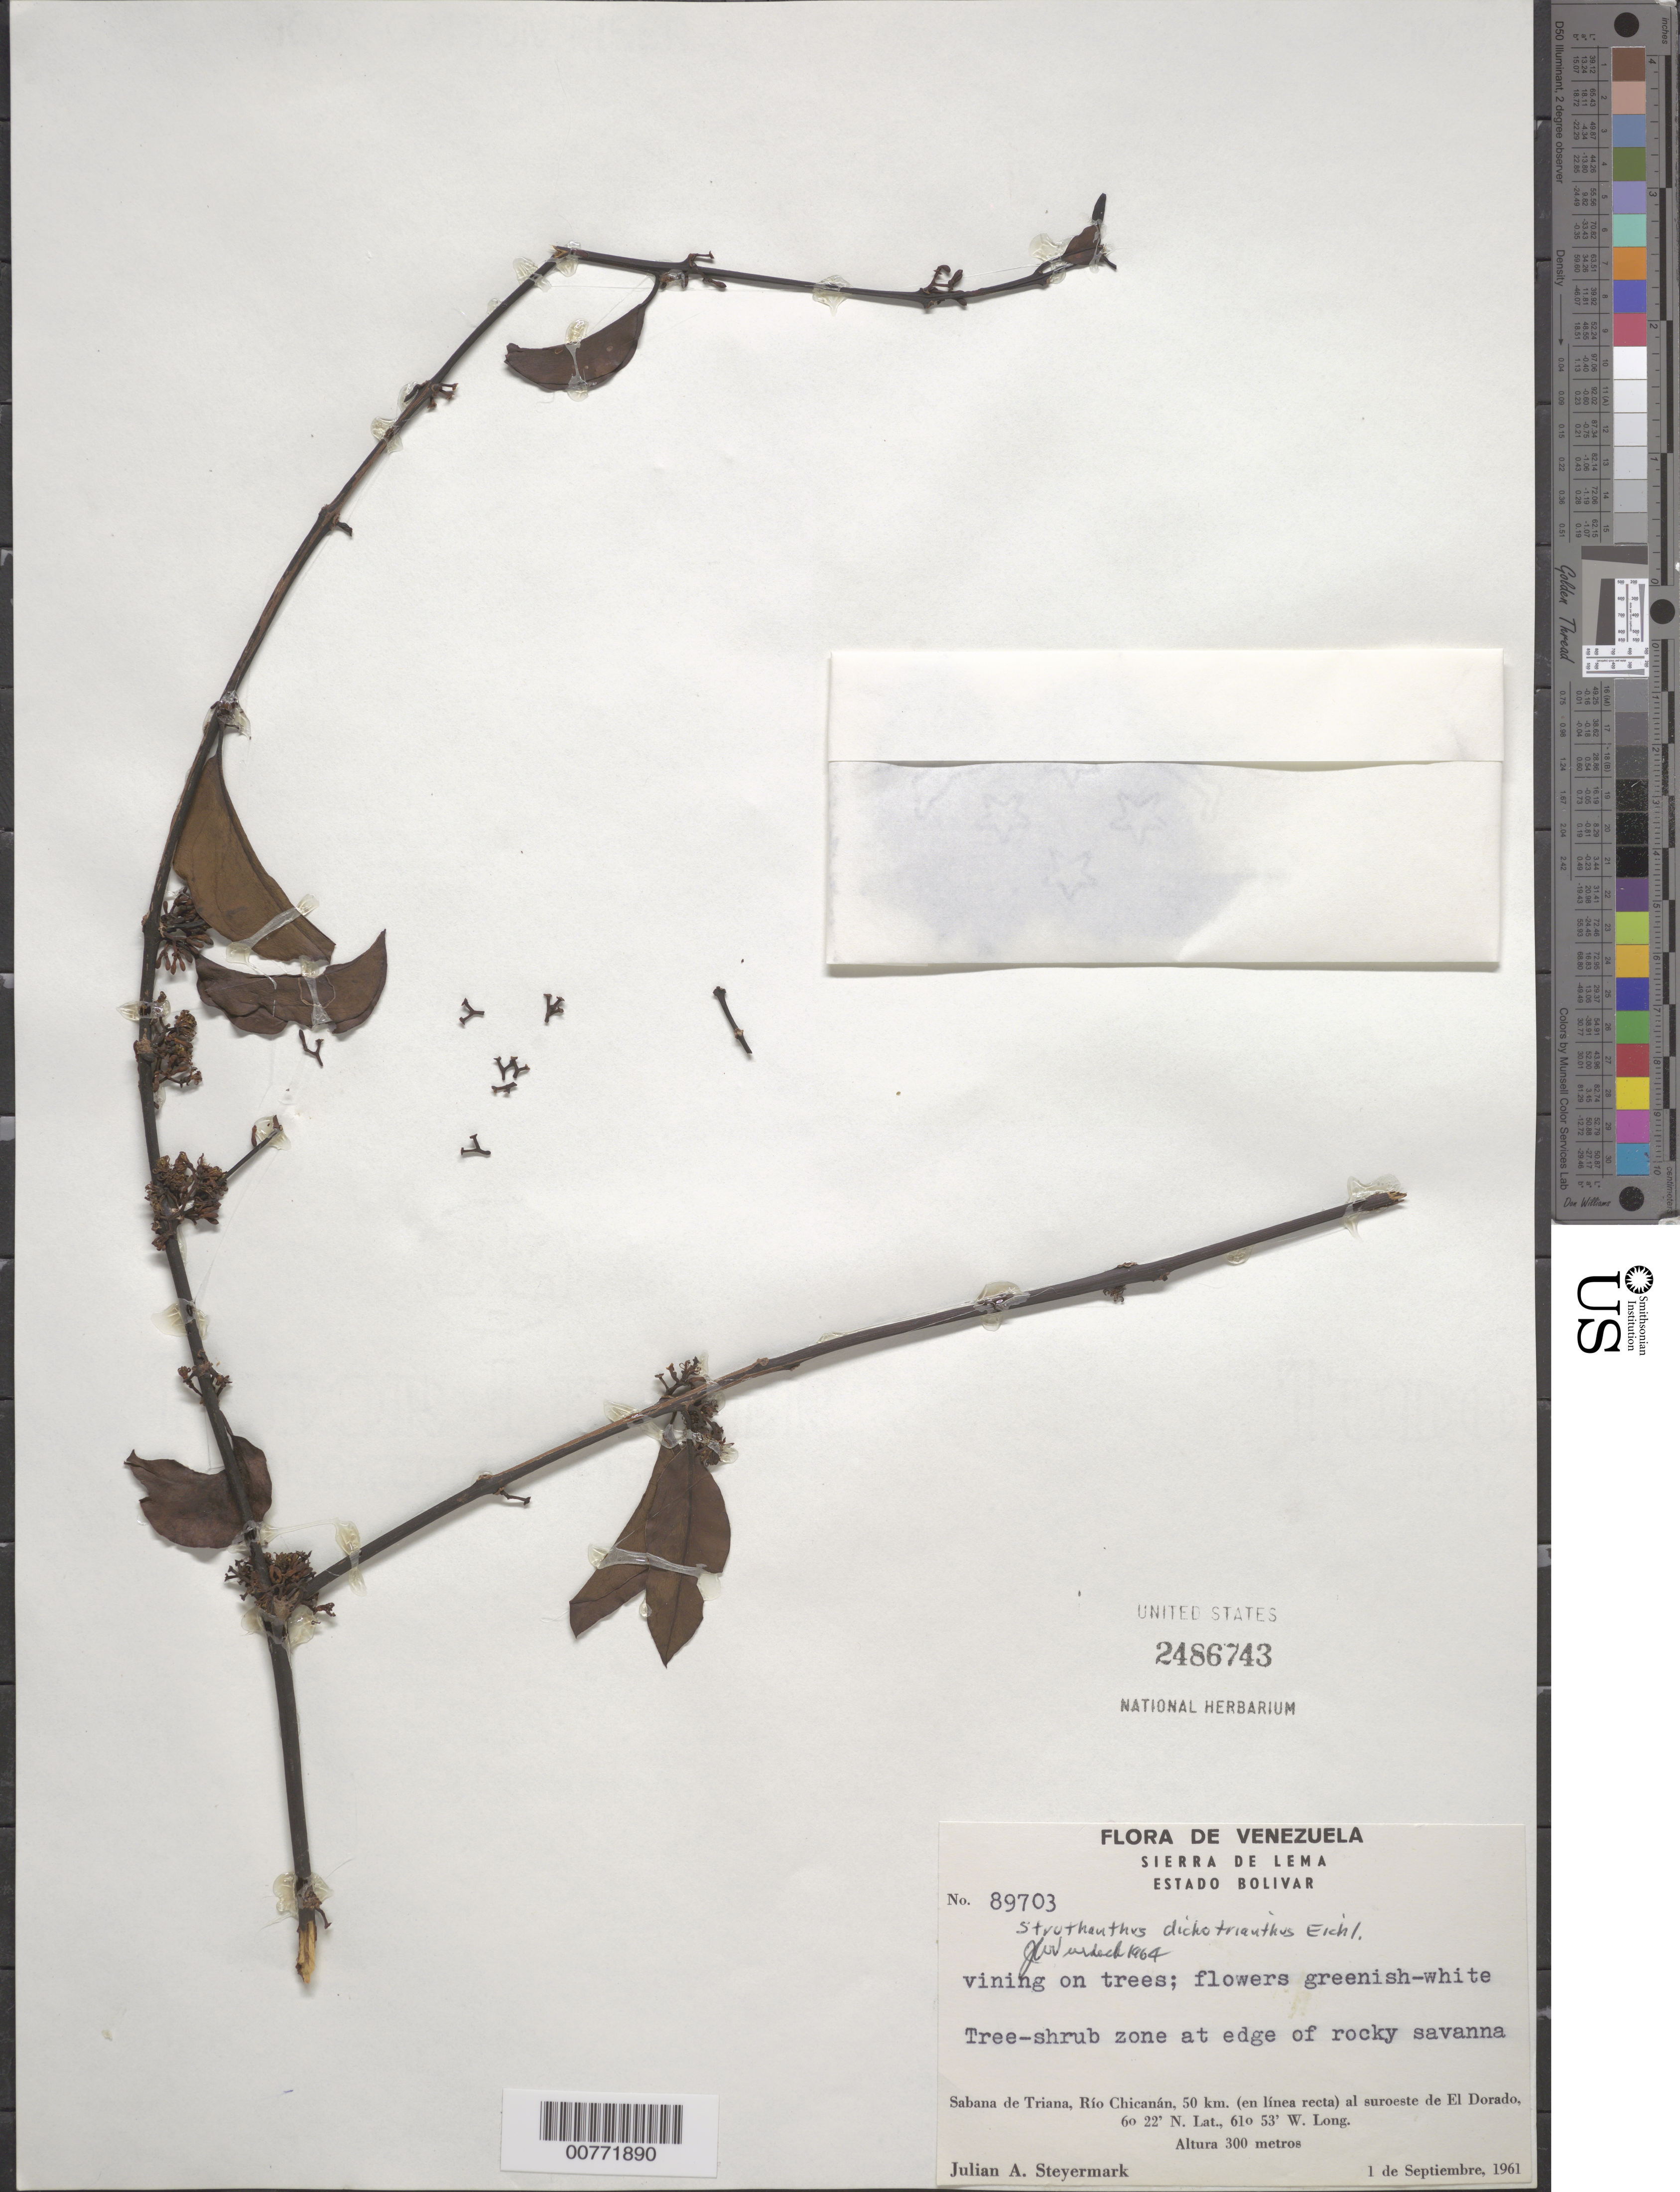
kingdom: Plantae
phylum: Tracheophyta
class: Magnoliopsida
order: Santalales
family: Loranthaceae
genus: Struthanthus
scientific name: Struthanthus dichotrianthus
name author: Eichler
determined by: Wurdack, John J., (US), US (UNITED STATES)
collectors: J. Steyermark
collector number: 89703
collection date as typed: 1-Sep-61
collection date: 1961-09-01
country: Venezuela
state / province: Bolívar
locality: Sabana de Triana, Río Chicanán, 50 km (in línea recta) al SW de El Dorado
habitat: Tree-shrub zone at edge of rocky savanna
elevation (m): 300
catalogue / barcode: US 2486743